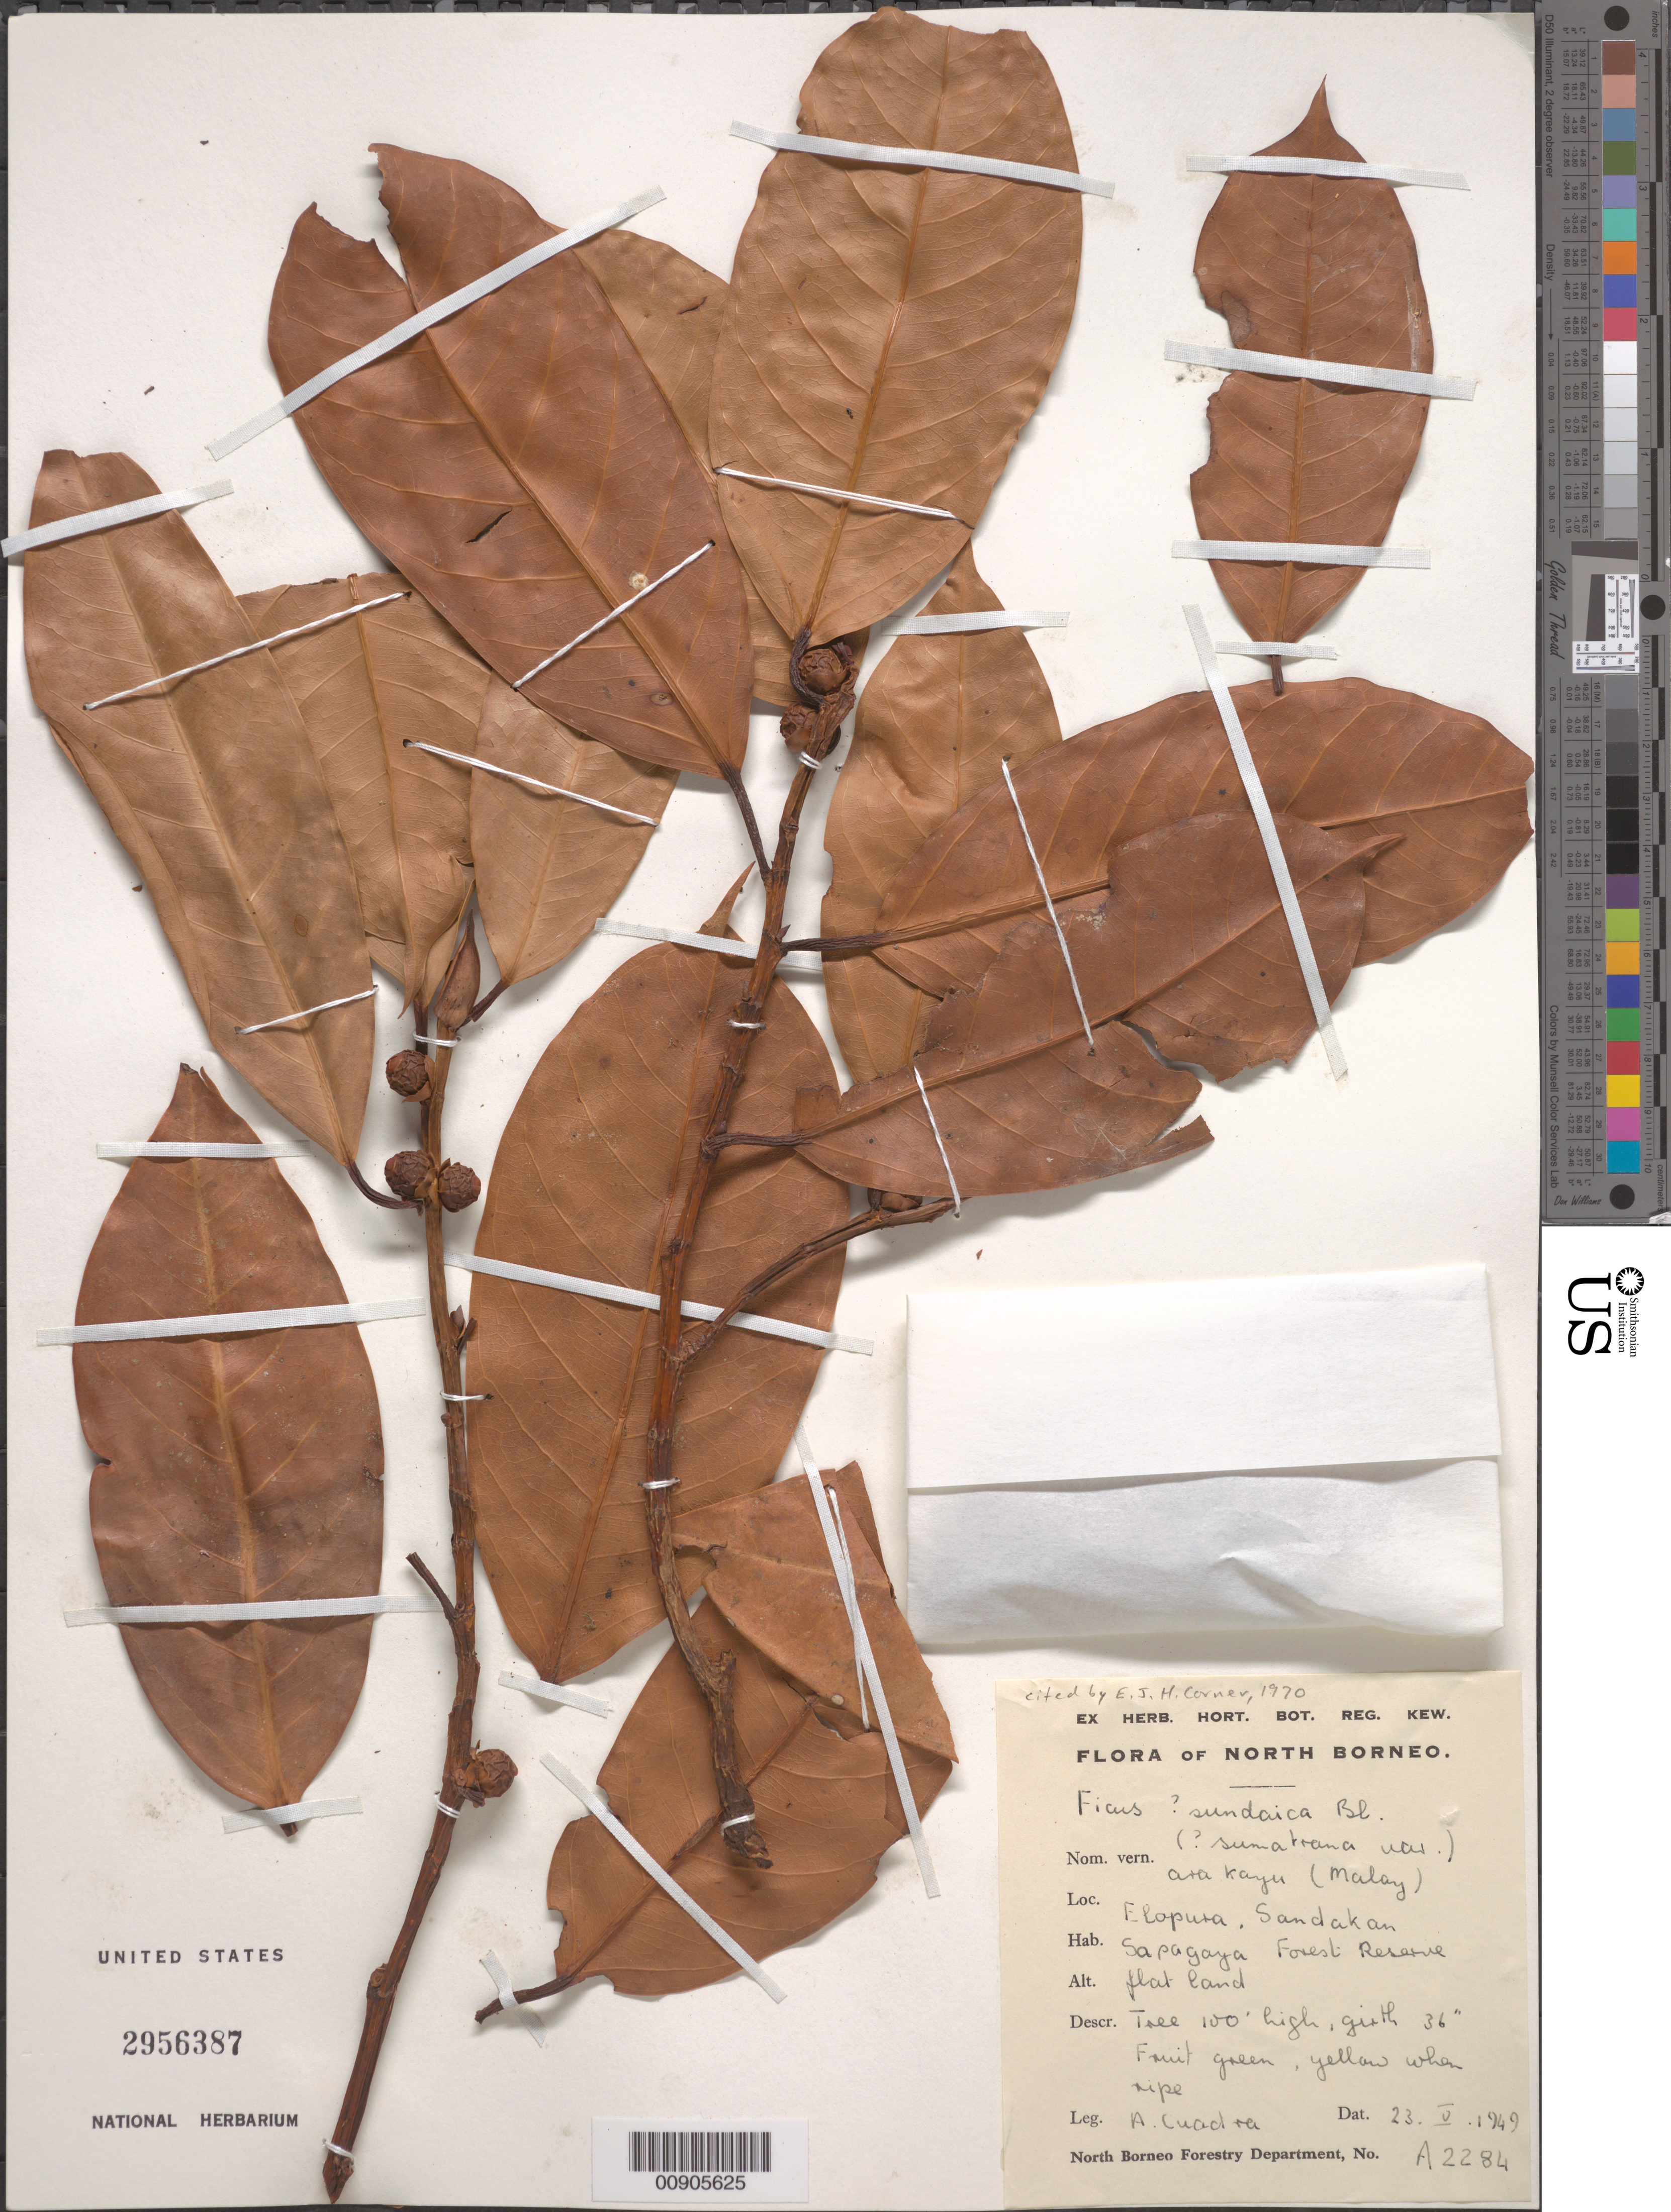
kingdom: Plantae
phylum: Tracheophyta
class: Magnoliopsida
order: Rosales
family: Moraceae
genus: Ficus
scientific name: Ficus sundaica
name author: Blume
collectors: A. Cuadra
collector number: A 2284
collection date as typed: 23 May 1949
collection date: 1949-05-23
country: Malaysia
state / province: Sabah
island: Borneo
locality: Elopura, Sandakan, Elphinstone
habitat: forest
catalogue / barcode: US 2956387